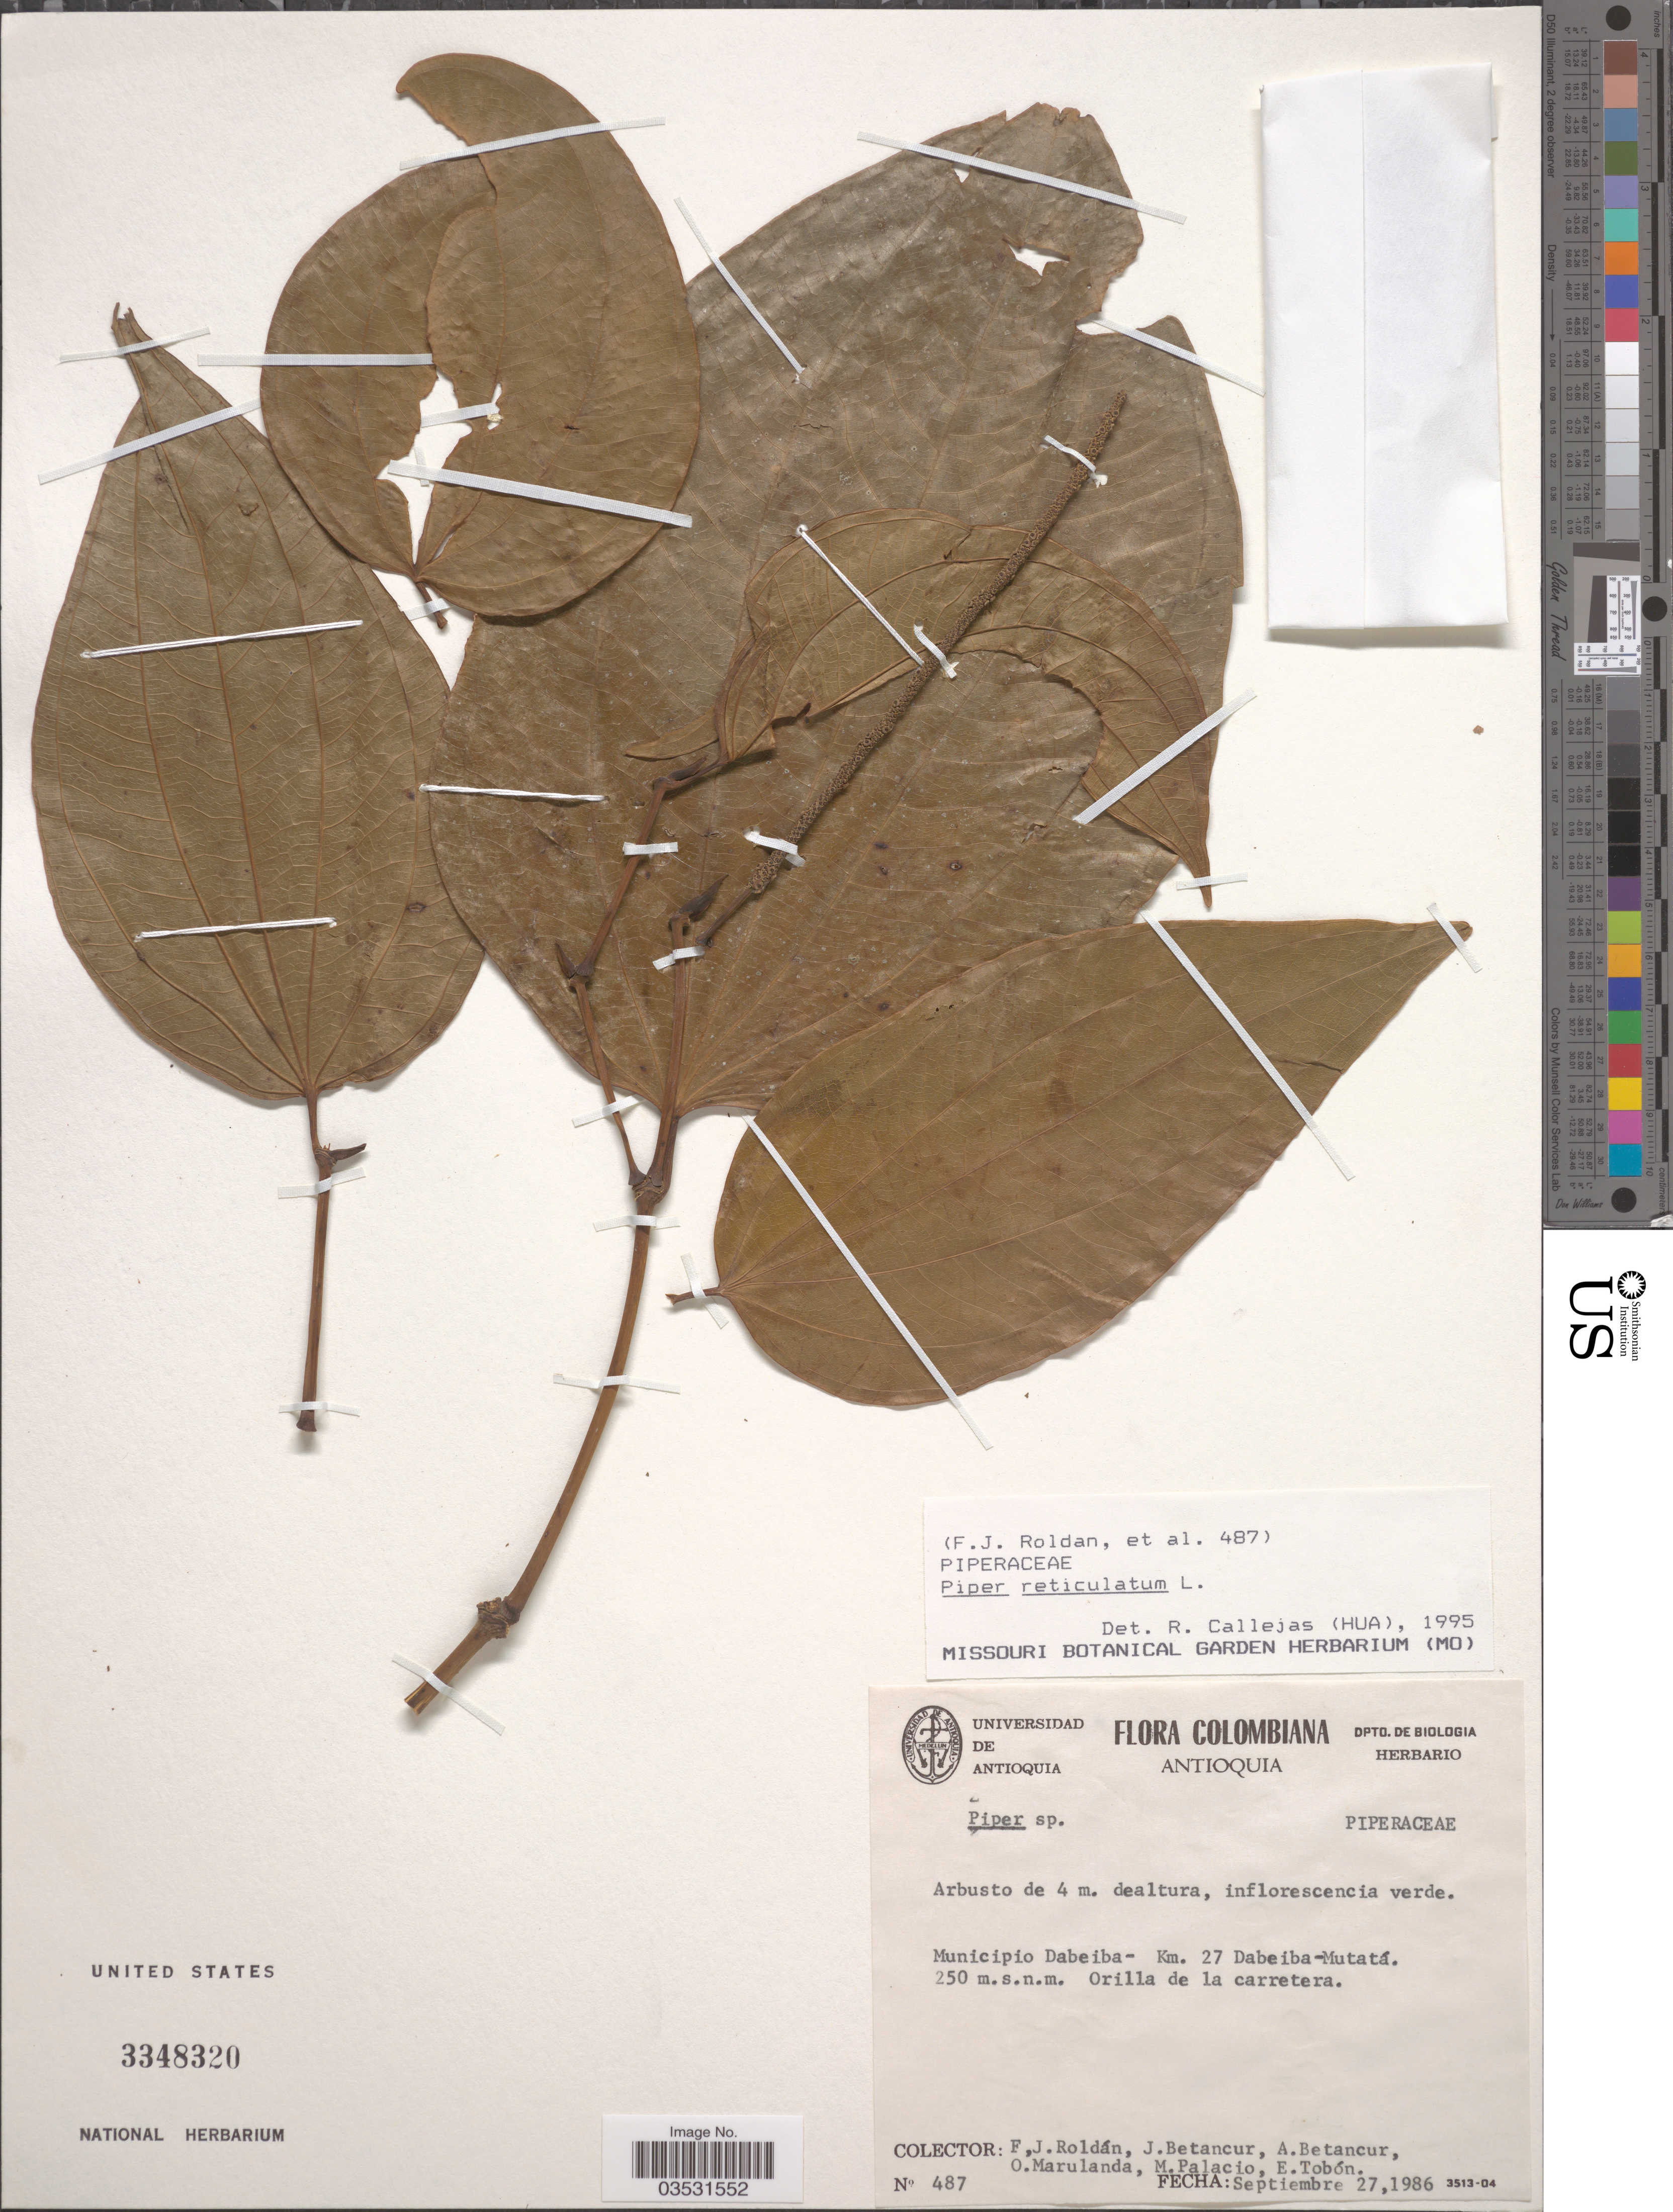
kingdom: Plantae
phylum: Tracheophyta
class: Magnoliopsida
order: Piperales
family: Piperaceae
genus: Piper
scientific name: Piper reticulatum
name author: L.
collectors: F. J. Roldán, J. Betancur, A. Betancur, O. Marulanda & et al.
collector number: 487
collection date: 1986-09-27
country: Colombia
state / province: Antioquia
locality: Municipio Dabeiba- Km. 27 Dabeiba-Mutatá. Orilla de la carretera.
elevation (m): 250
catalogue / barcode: US 3348320